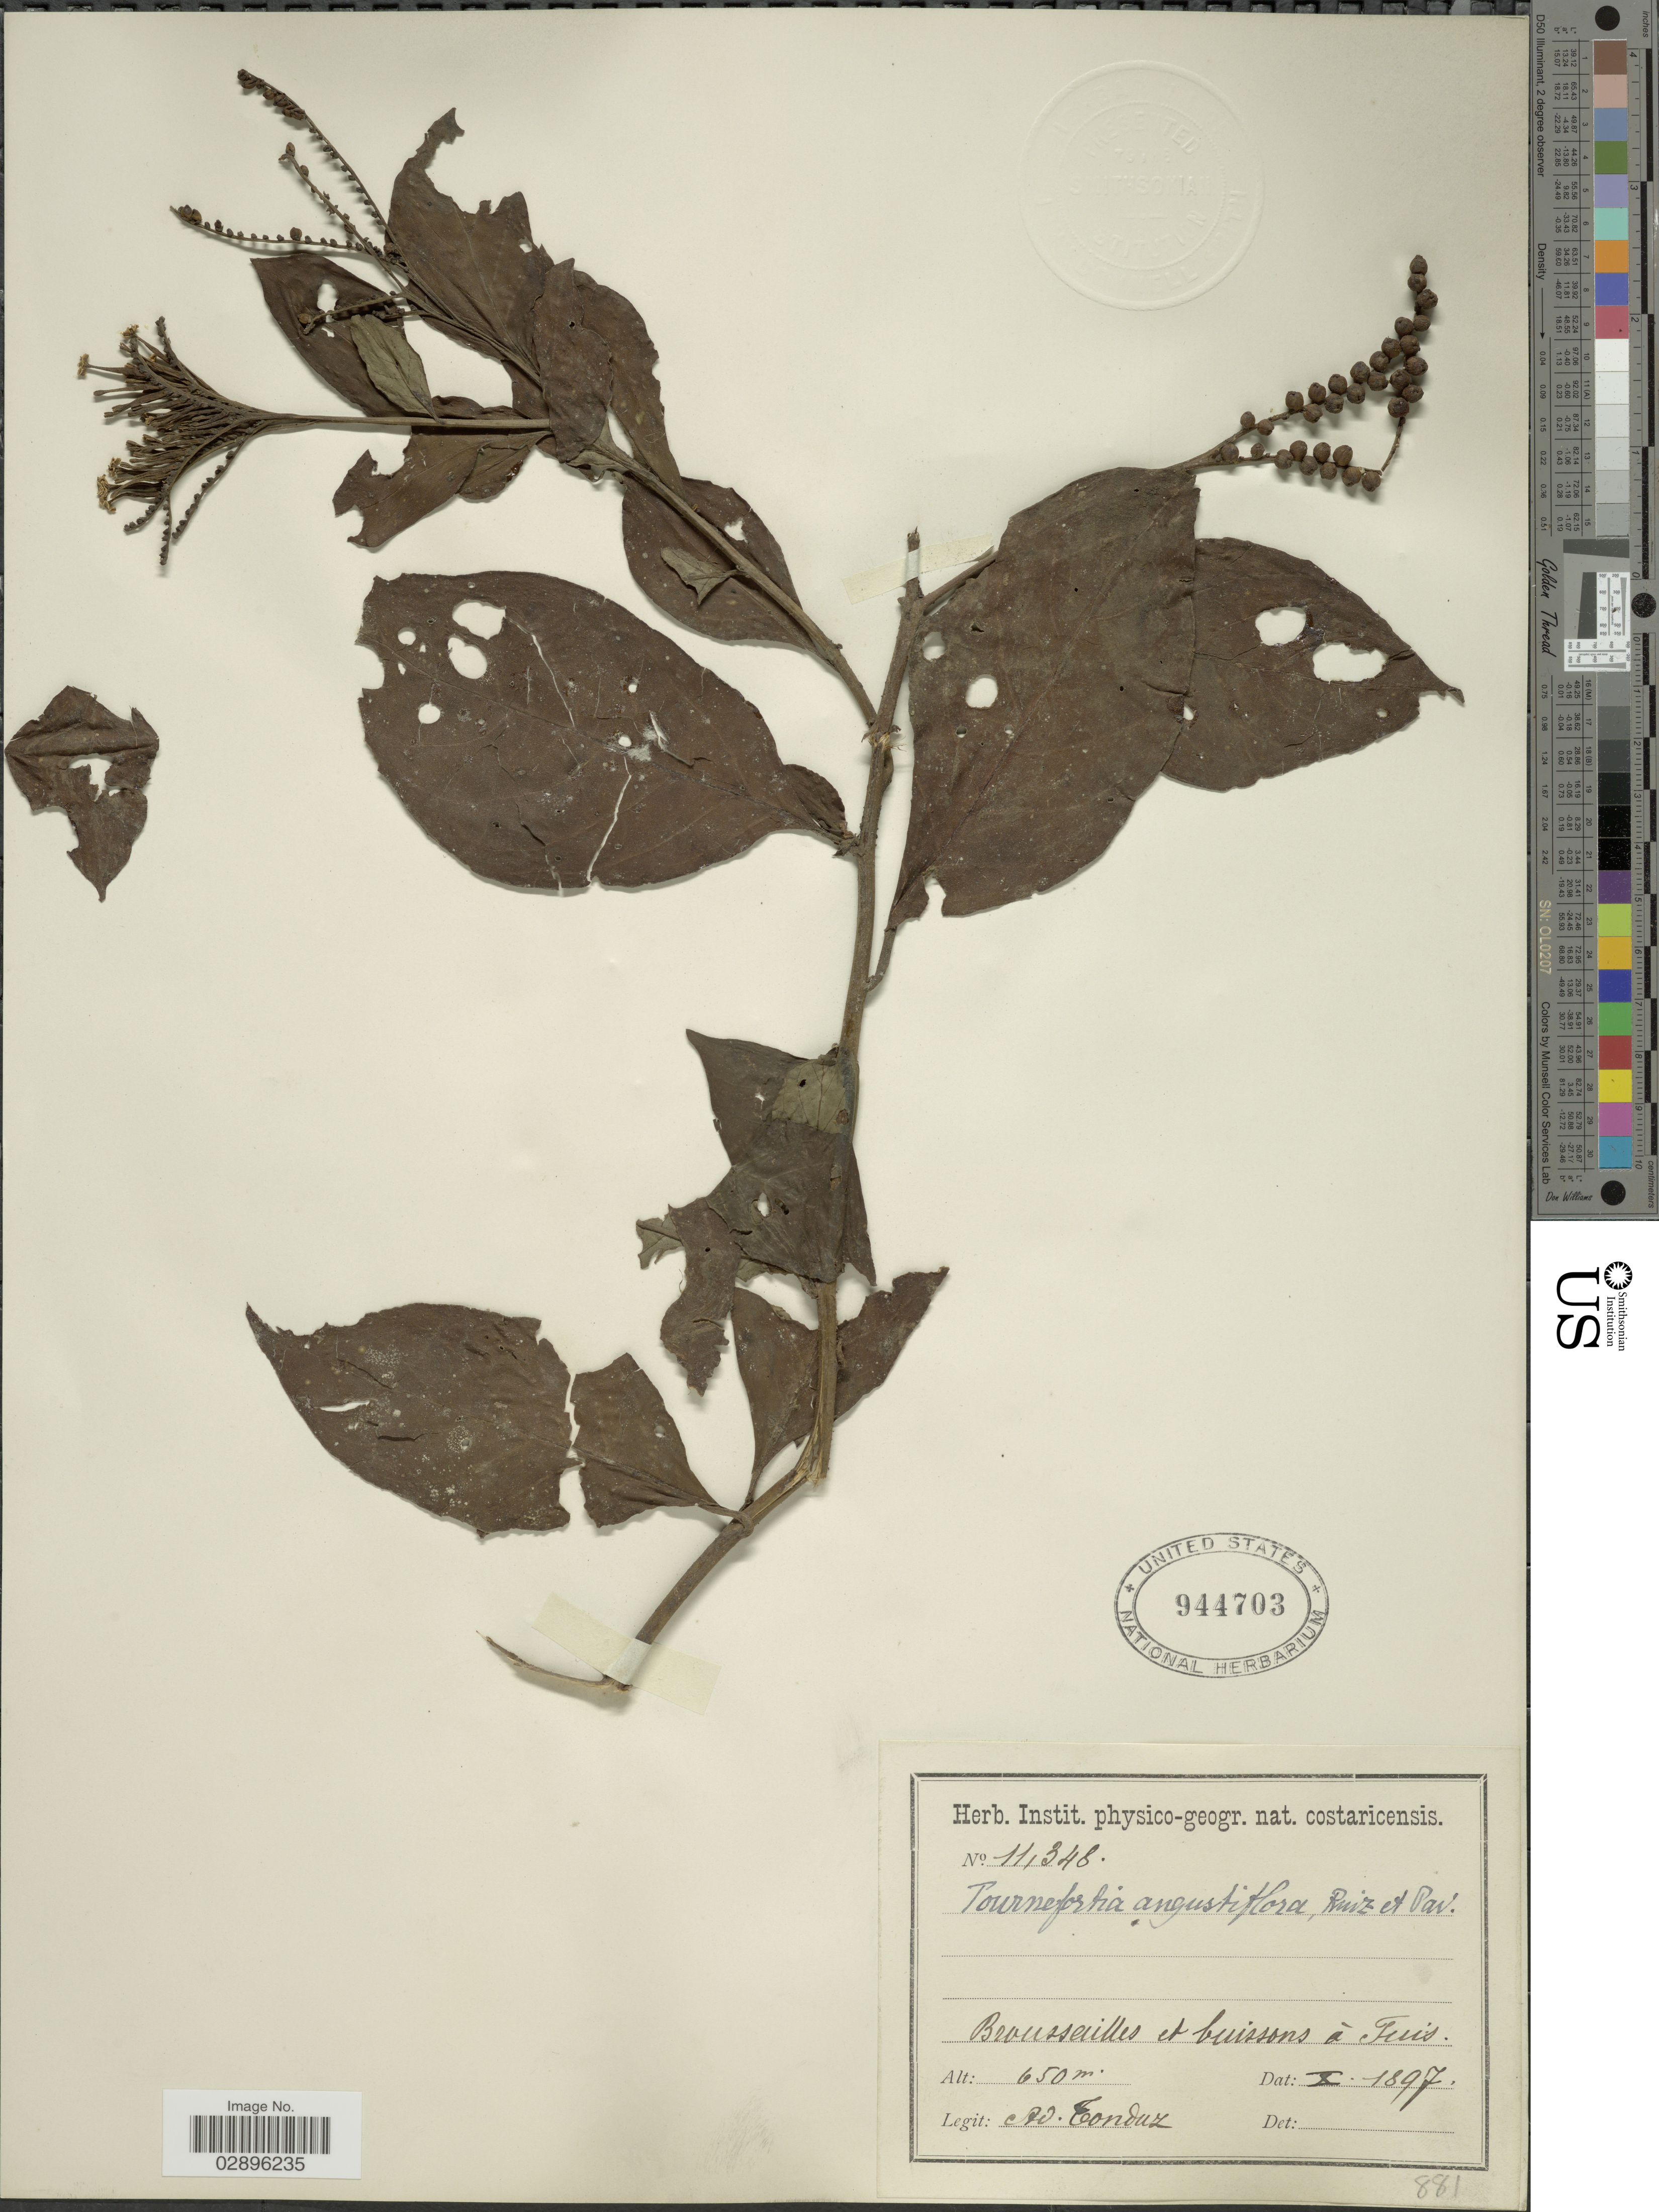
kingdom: Plantae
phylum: Tracheophyta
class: Magnoliopsida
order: Boraginales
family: Heliotropiaceae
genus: Tournefortia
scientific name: Tournefortia angustiflora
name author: Ruiz & Pav.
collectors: A. Tonduz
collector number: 11348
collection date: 1897-10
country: Costa Rica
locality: Broussailles et buissons á Tuis.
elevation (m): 650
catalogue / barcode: US 944703